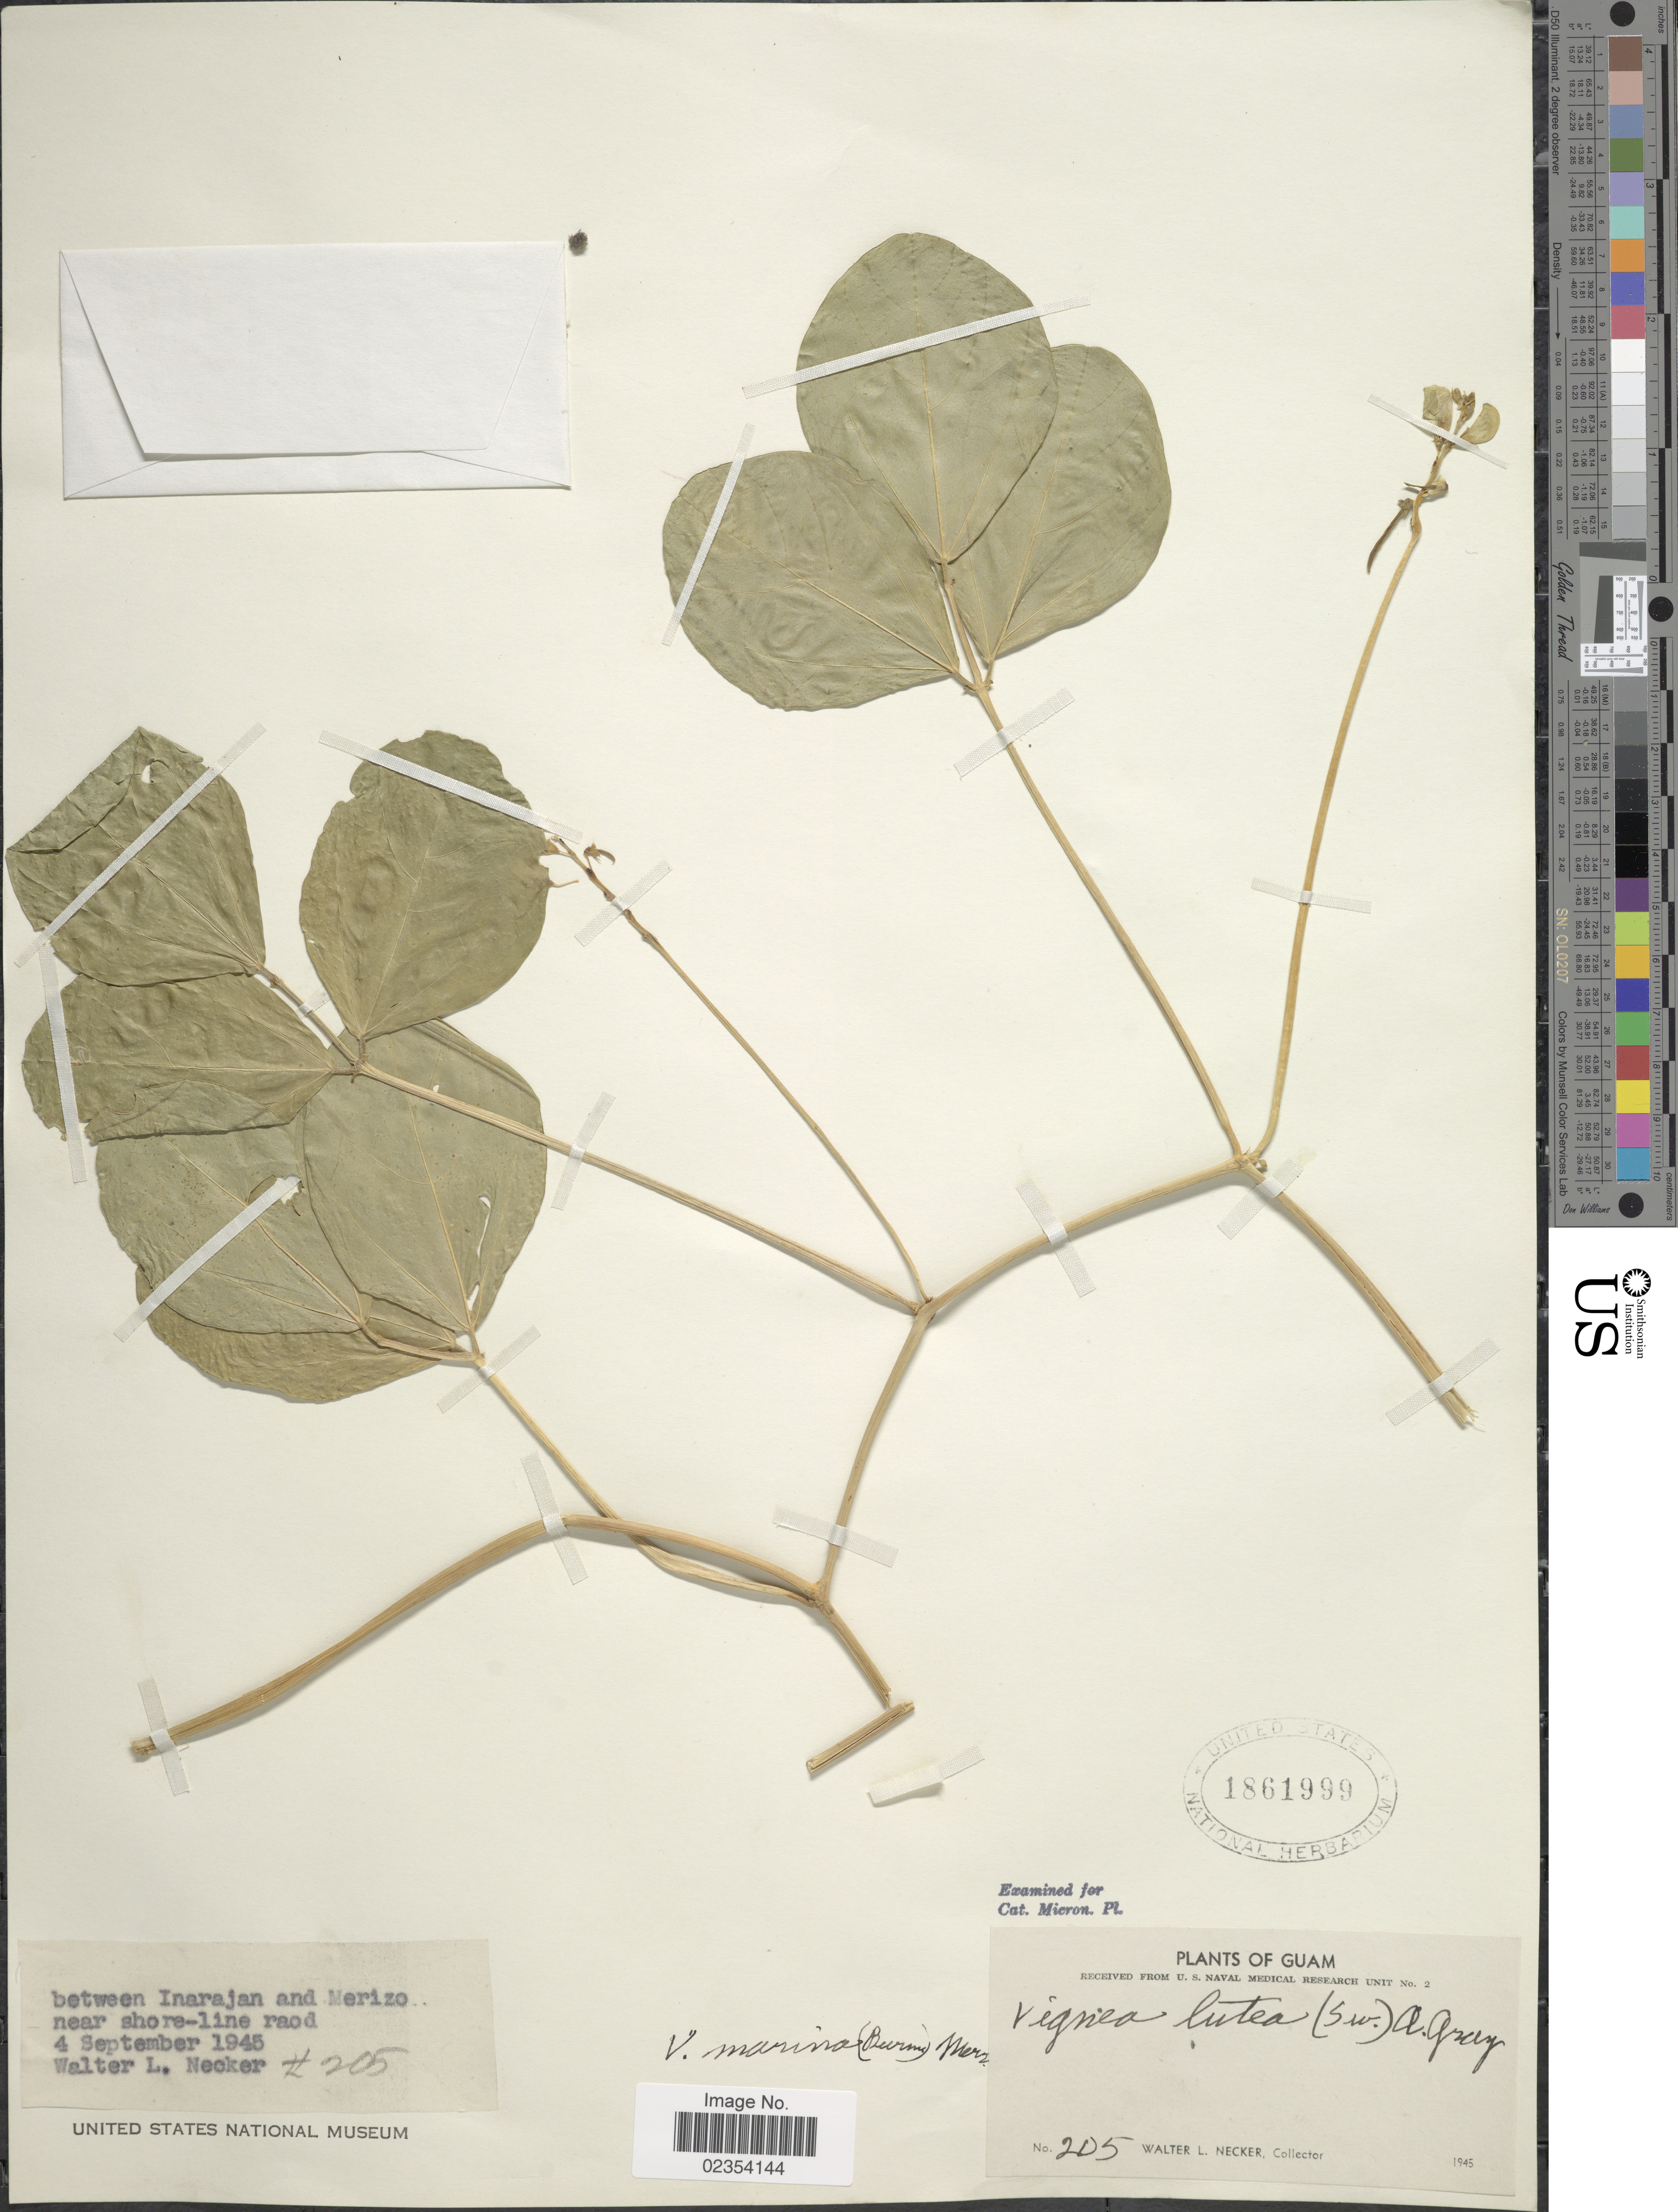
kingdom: Plantae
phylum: Tracheophyta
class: Magnoliopsida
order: Fabales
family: Fabaceae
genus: Vigna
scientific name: Vigna marina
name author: (Burm.) Merr.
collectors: W. L. Necker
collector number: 205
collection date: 1945-09-04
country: Guam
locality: Between Inarajan and Merizo near shore-line road.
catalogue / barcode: US 1861999